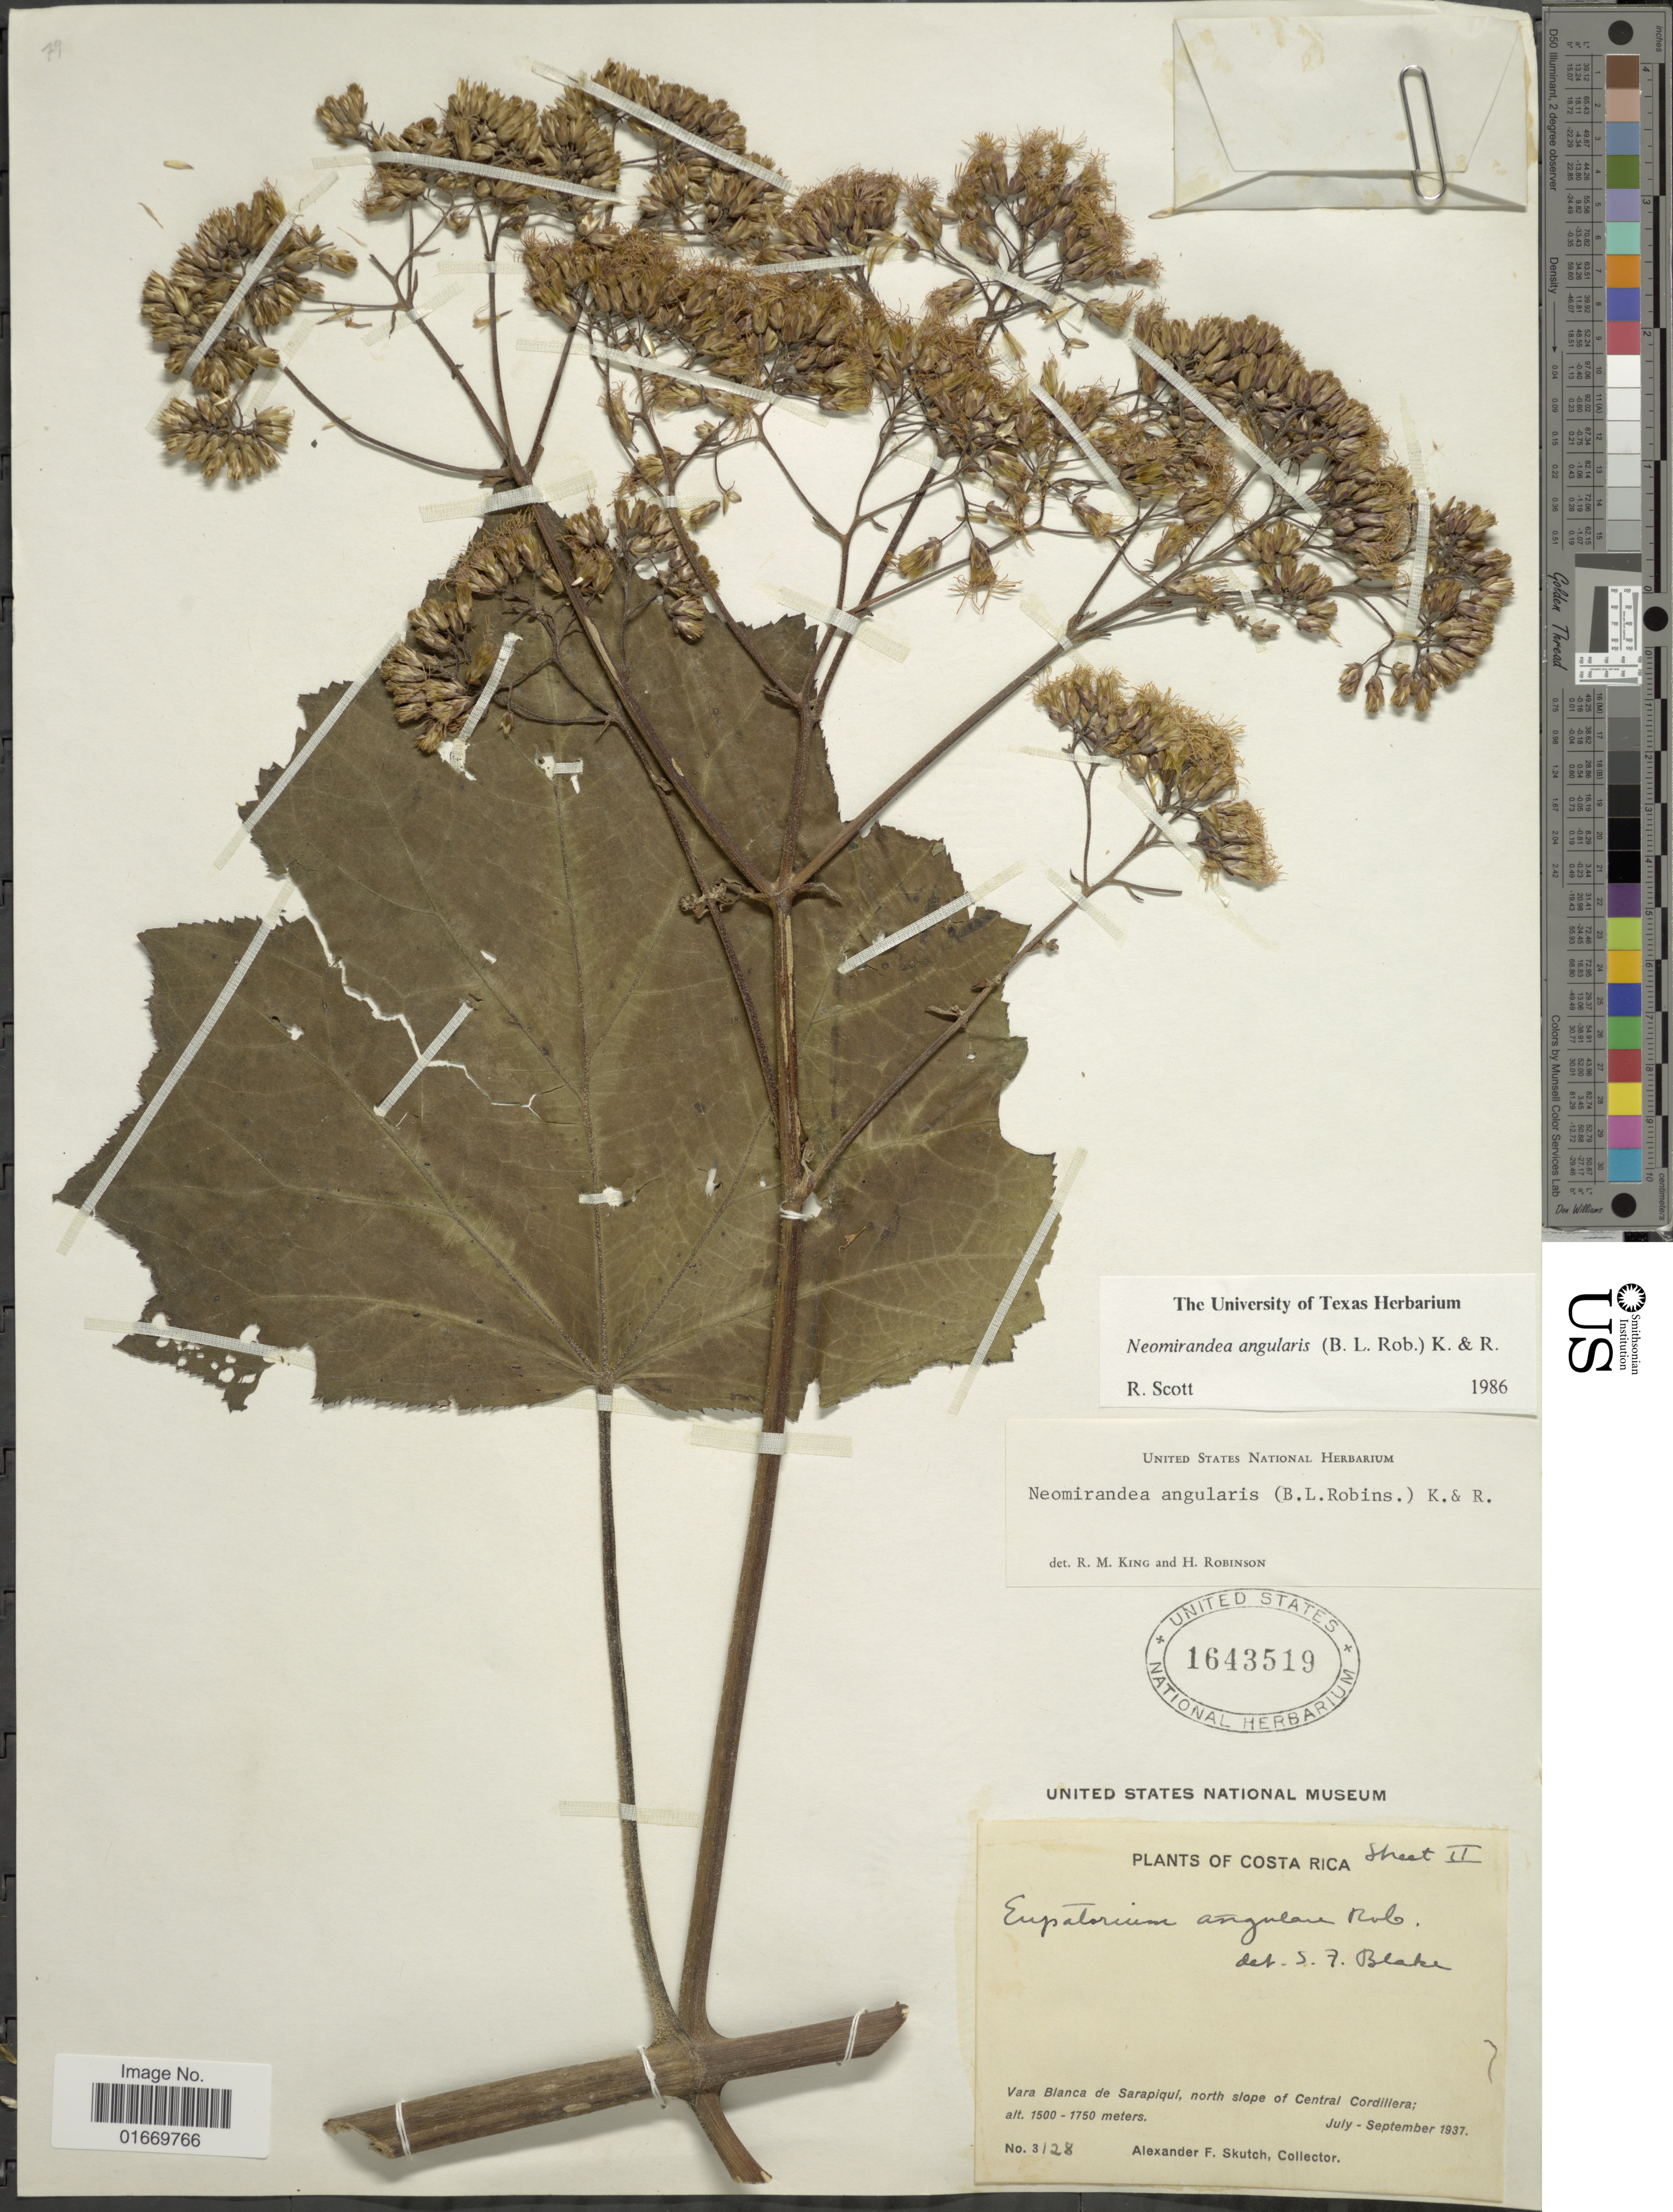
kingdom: Plantae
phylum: Tracheophyta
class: Magnoliopsida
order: Asterales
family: Asteraceae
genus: Neomirandea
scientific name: Neomirandea angularis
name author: (B.L. Rob.) R.M. King & H. Rob.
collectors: A. F. Skutch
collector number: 3218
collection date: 1937-07/1937-09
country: Costa Rica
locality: Costa Rica. Vara Blanca de Sarapiqui, north slope of Central Cordillera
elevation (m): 1500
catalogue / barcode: US 1643519